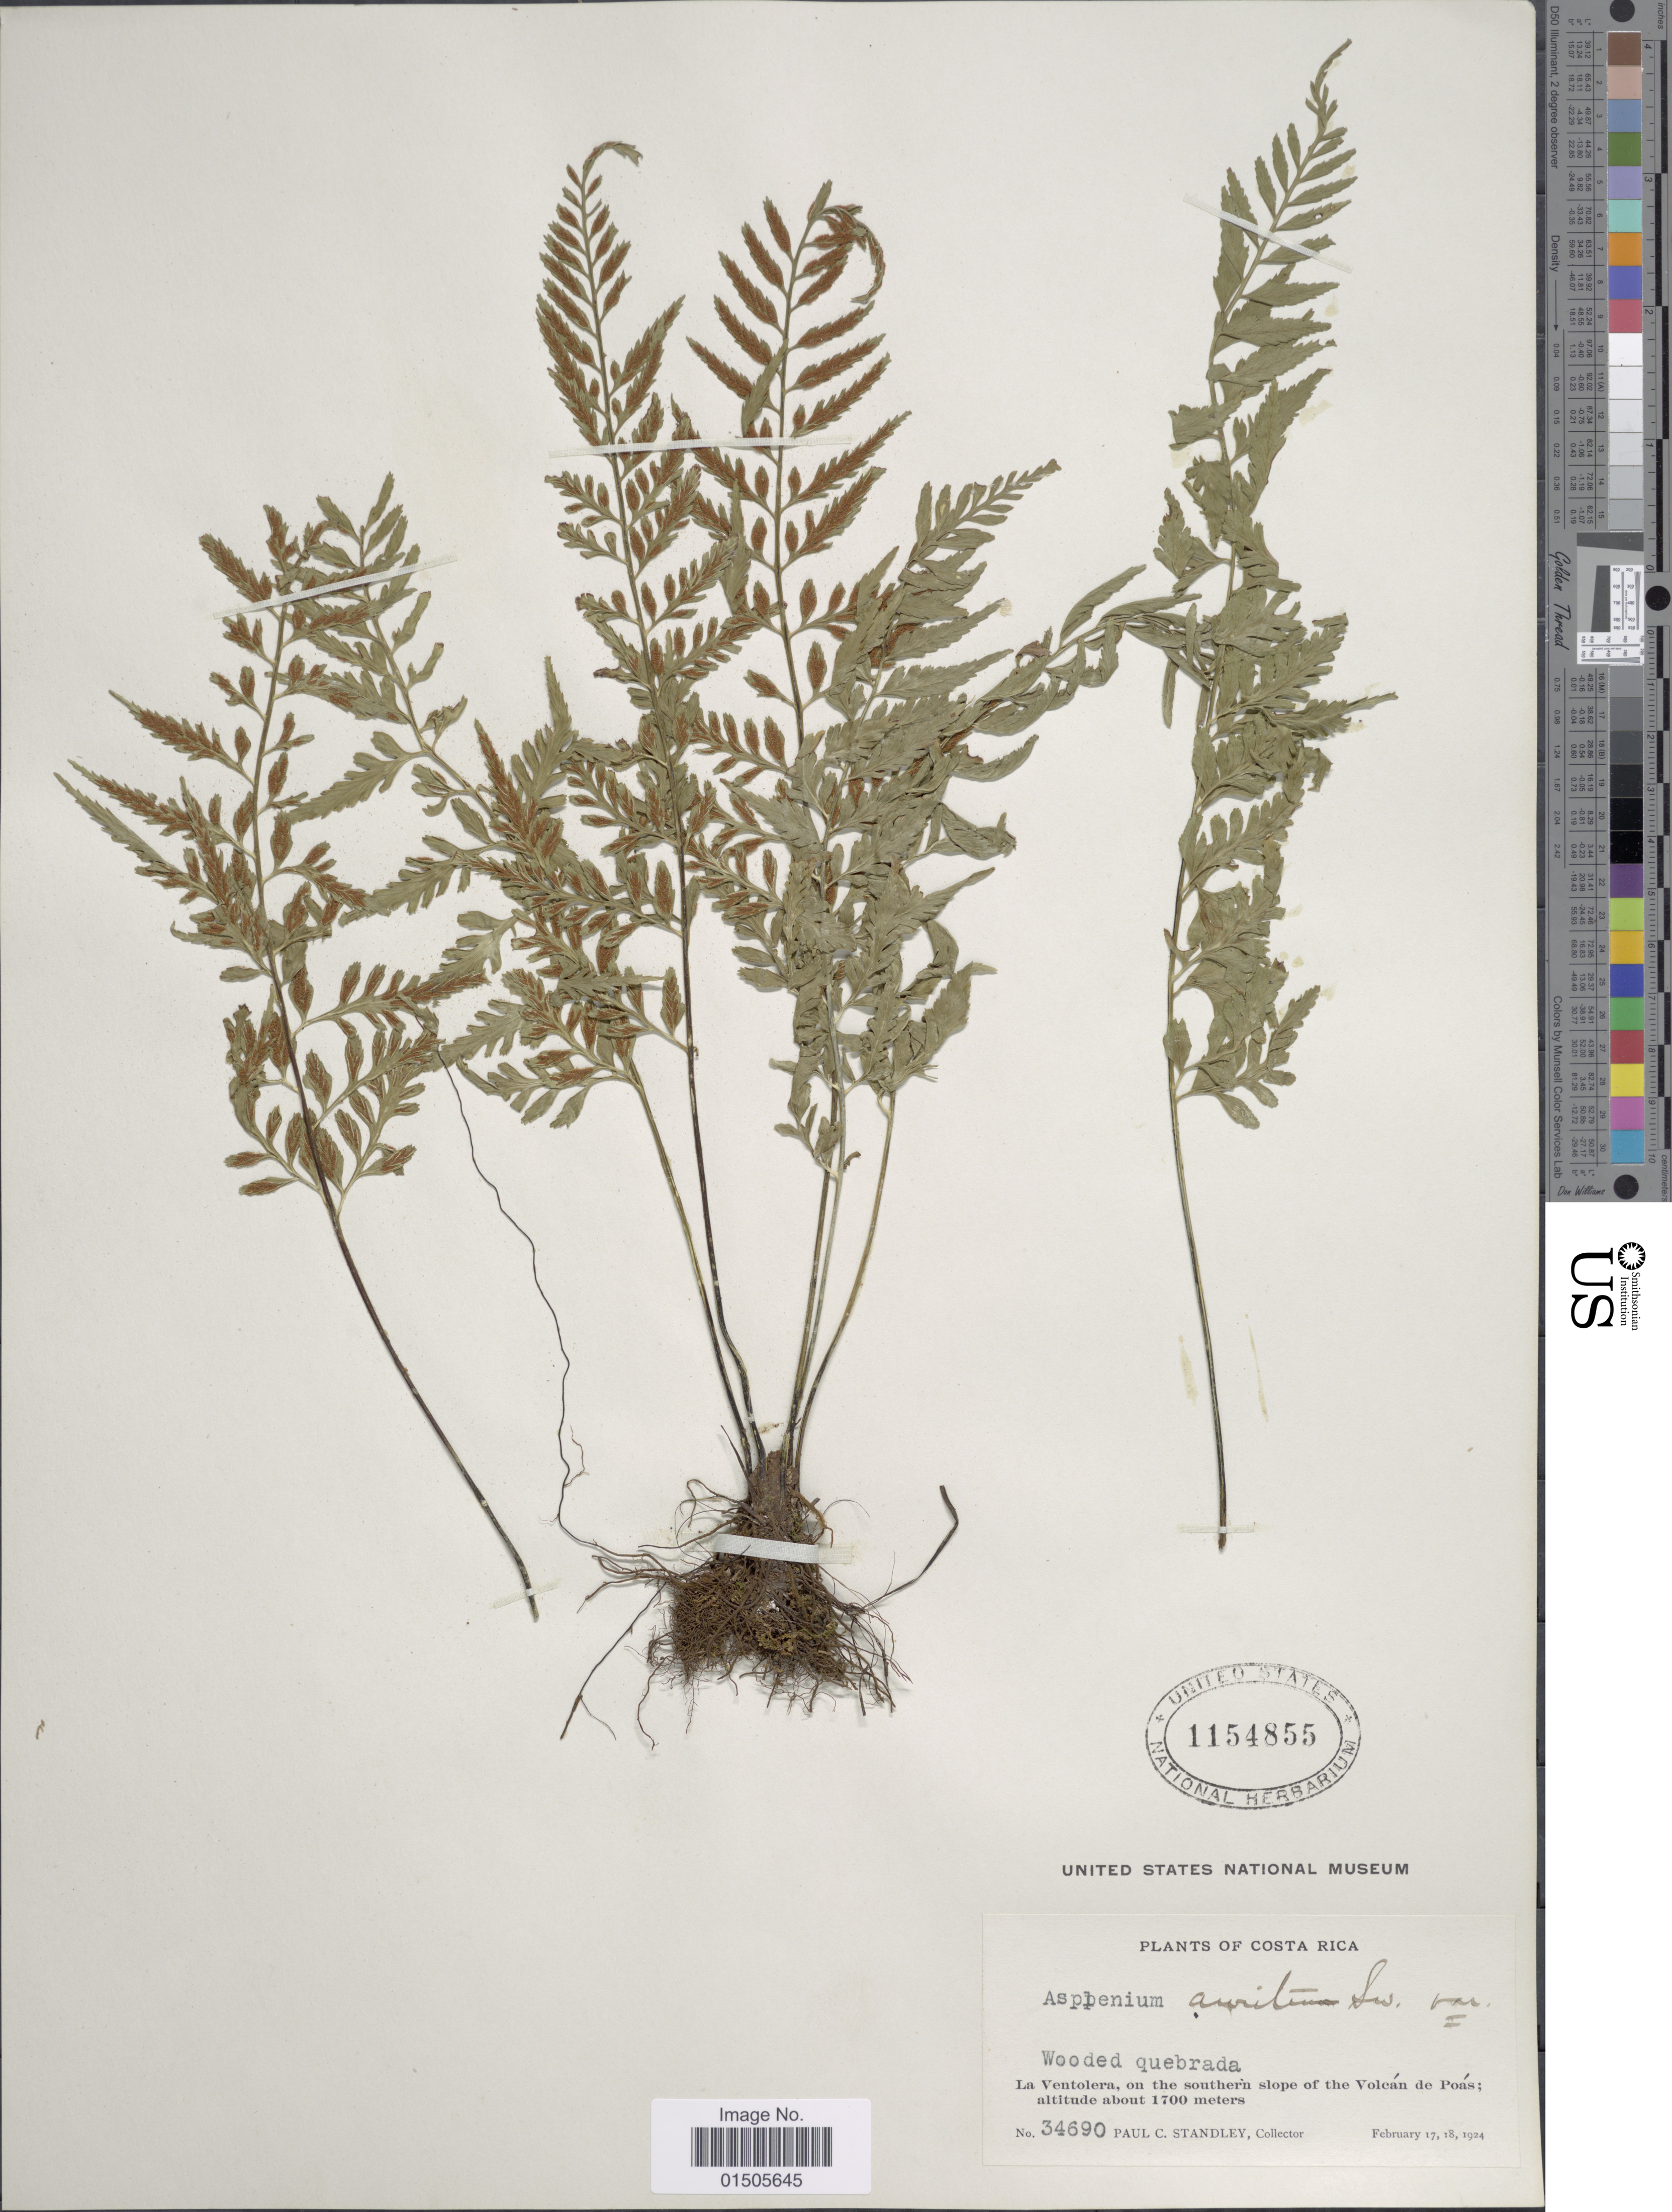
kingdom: Plantae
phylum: Tracheophyta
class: Polypodiopsida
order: Polypodiales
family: Aspleniaceae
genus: Asplenium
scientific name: Asplenium auritum var. moritzianum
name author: Hieron.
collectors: P. C. Standley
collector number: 34690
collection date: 1924-02-17/1924-02-18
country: Costa Rica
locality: La Ventolera, on the southern slope of the Volcan de Poas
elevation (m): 1700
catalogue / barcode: US 1154855